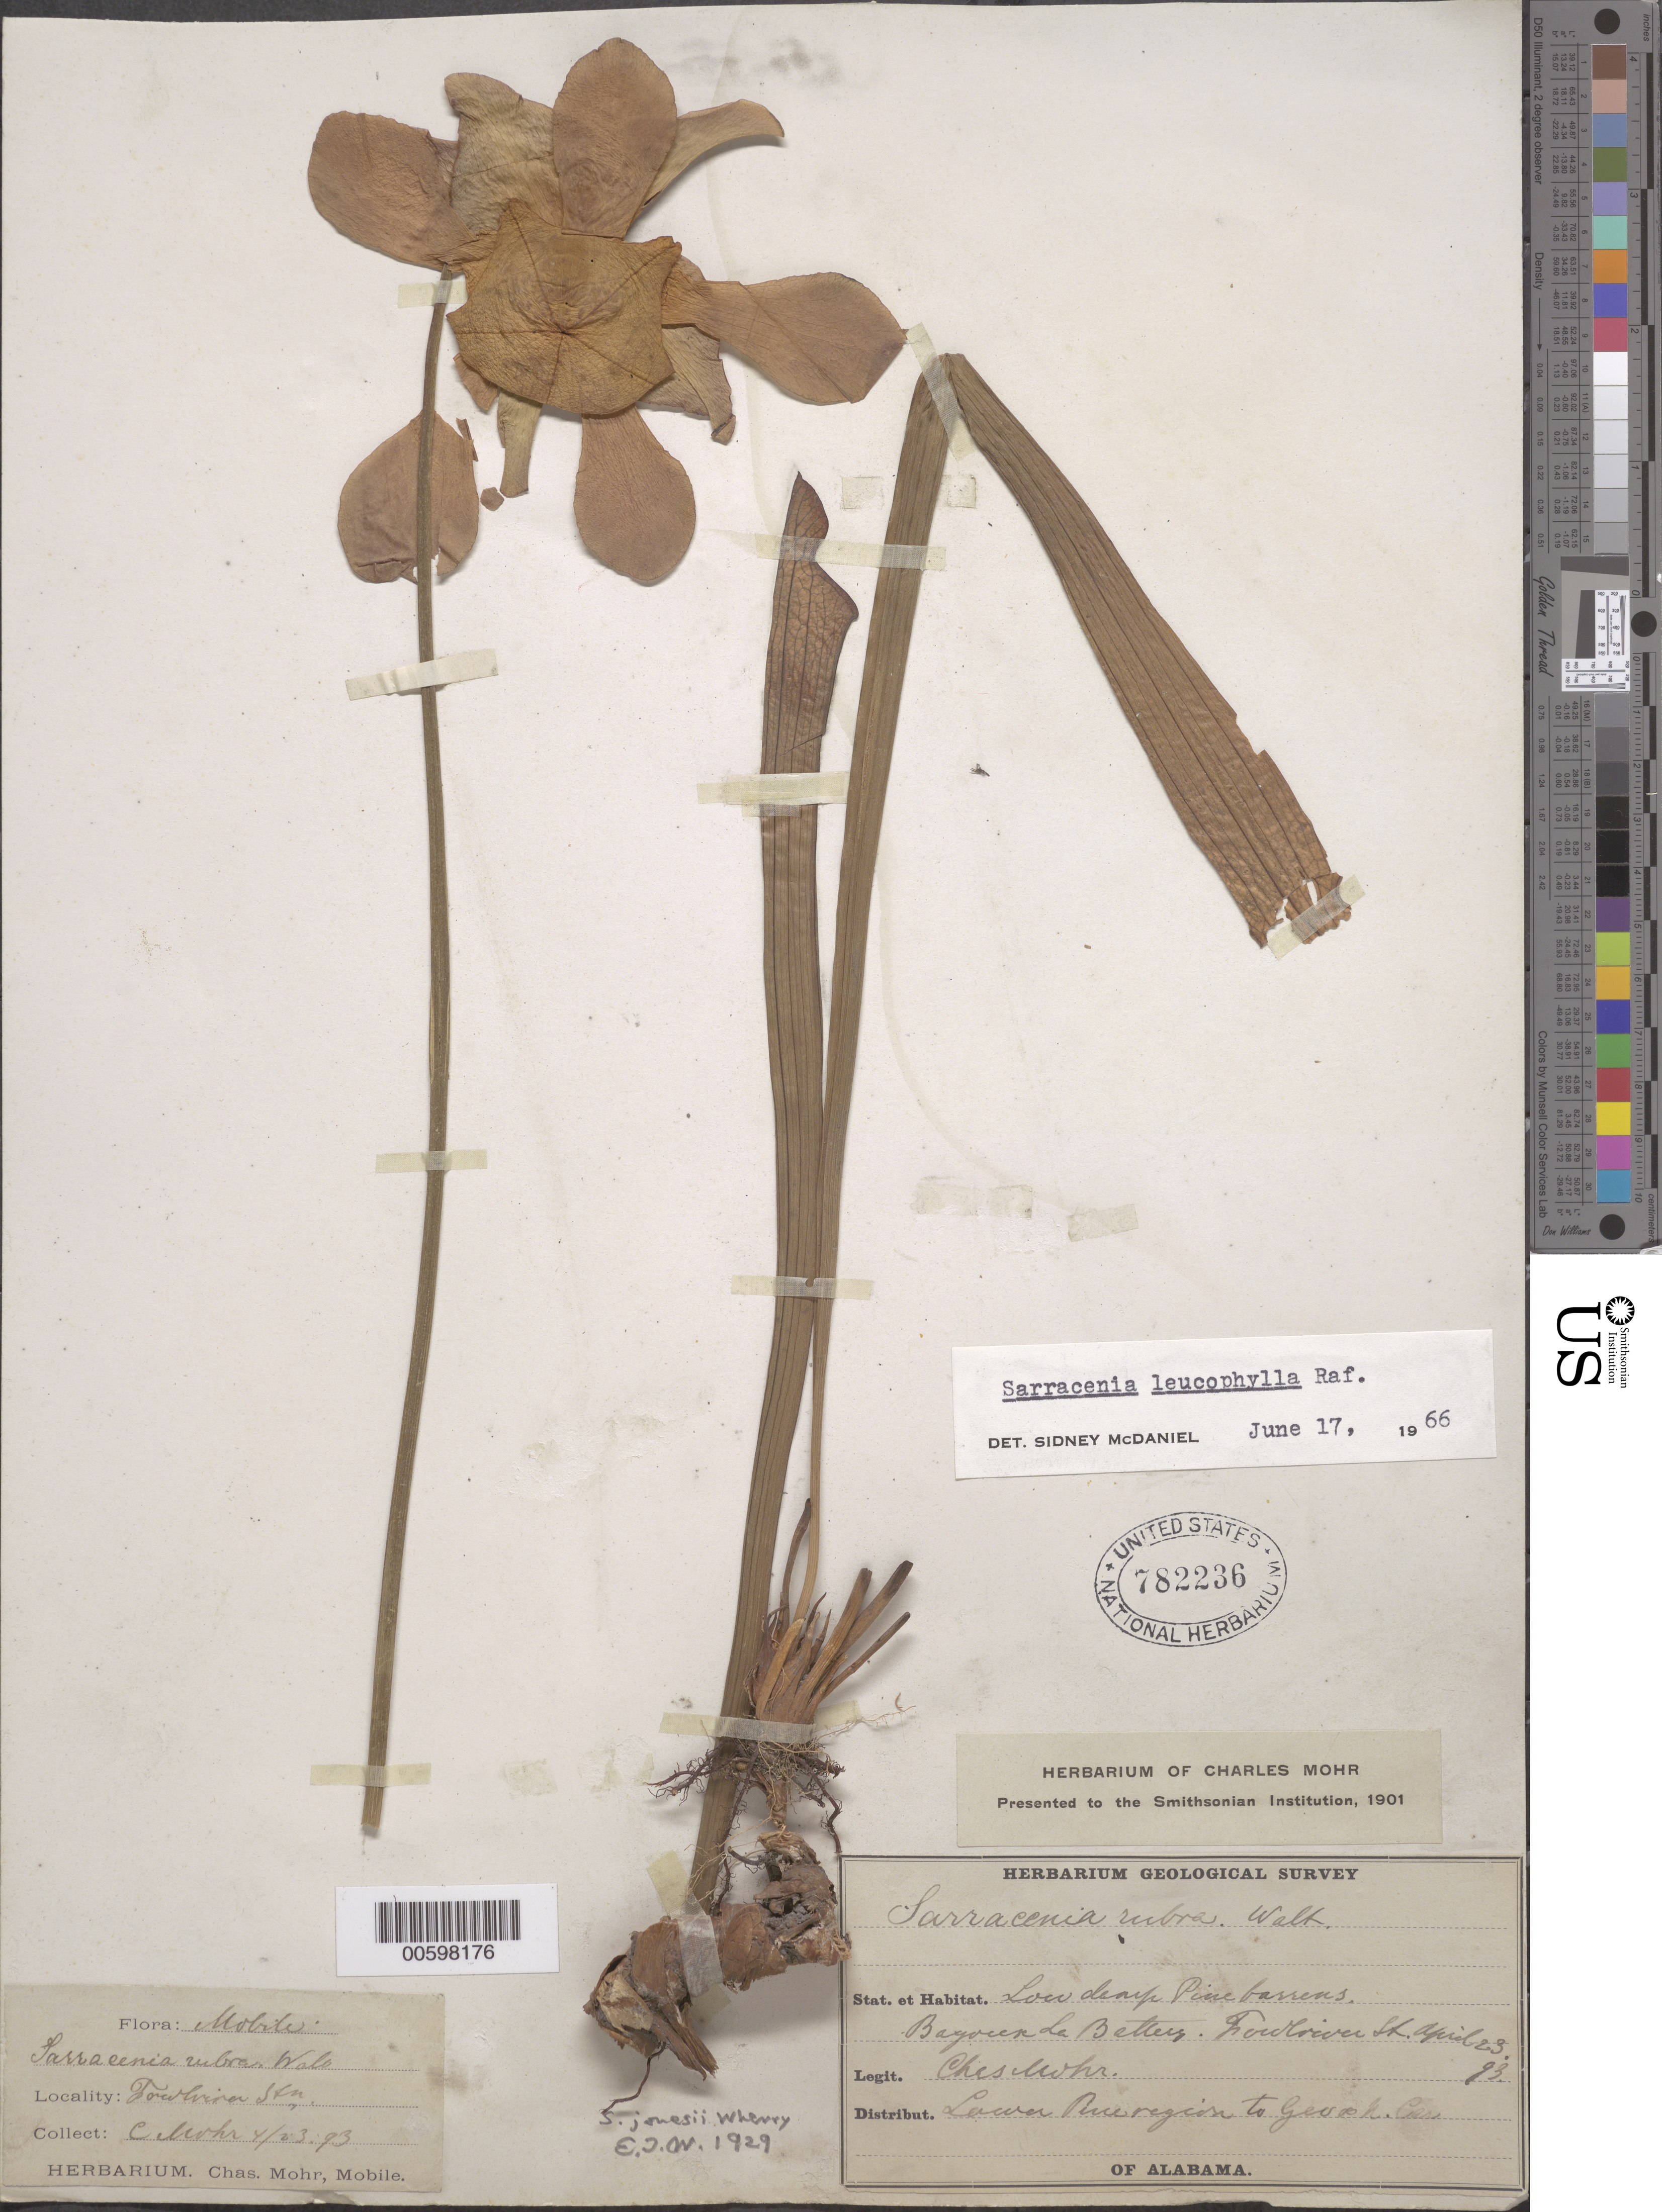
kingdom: Plantae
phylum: Tracheophyta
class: Magnoliopsida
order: Ericales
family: Sarraceniaceae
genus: Sarracenia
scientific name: Sarracenia leucophylla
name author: Raf.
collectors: C. T. Mohr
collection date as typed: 23 Apr 1893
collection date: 1893-04-23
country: United States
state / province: Alabama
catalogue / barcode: US 782236